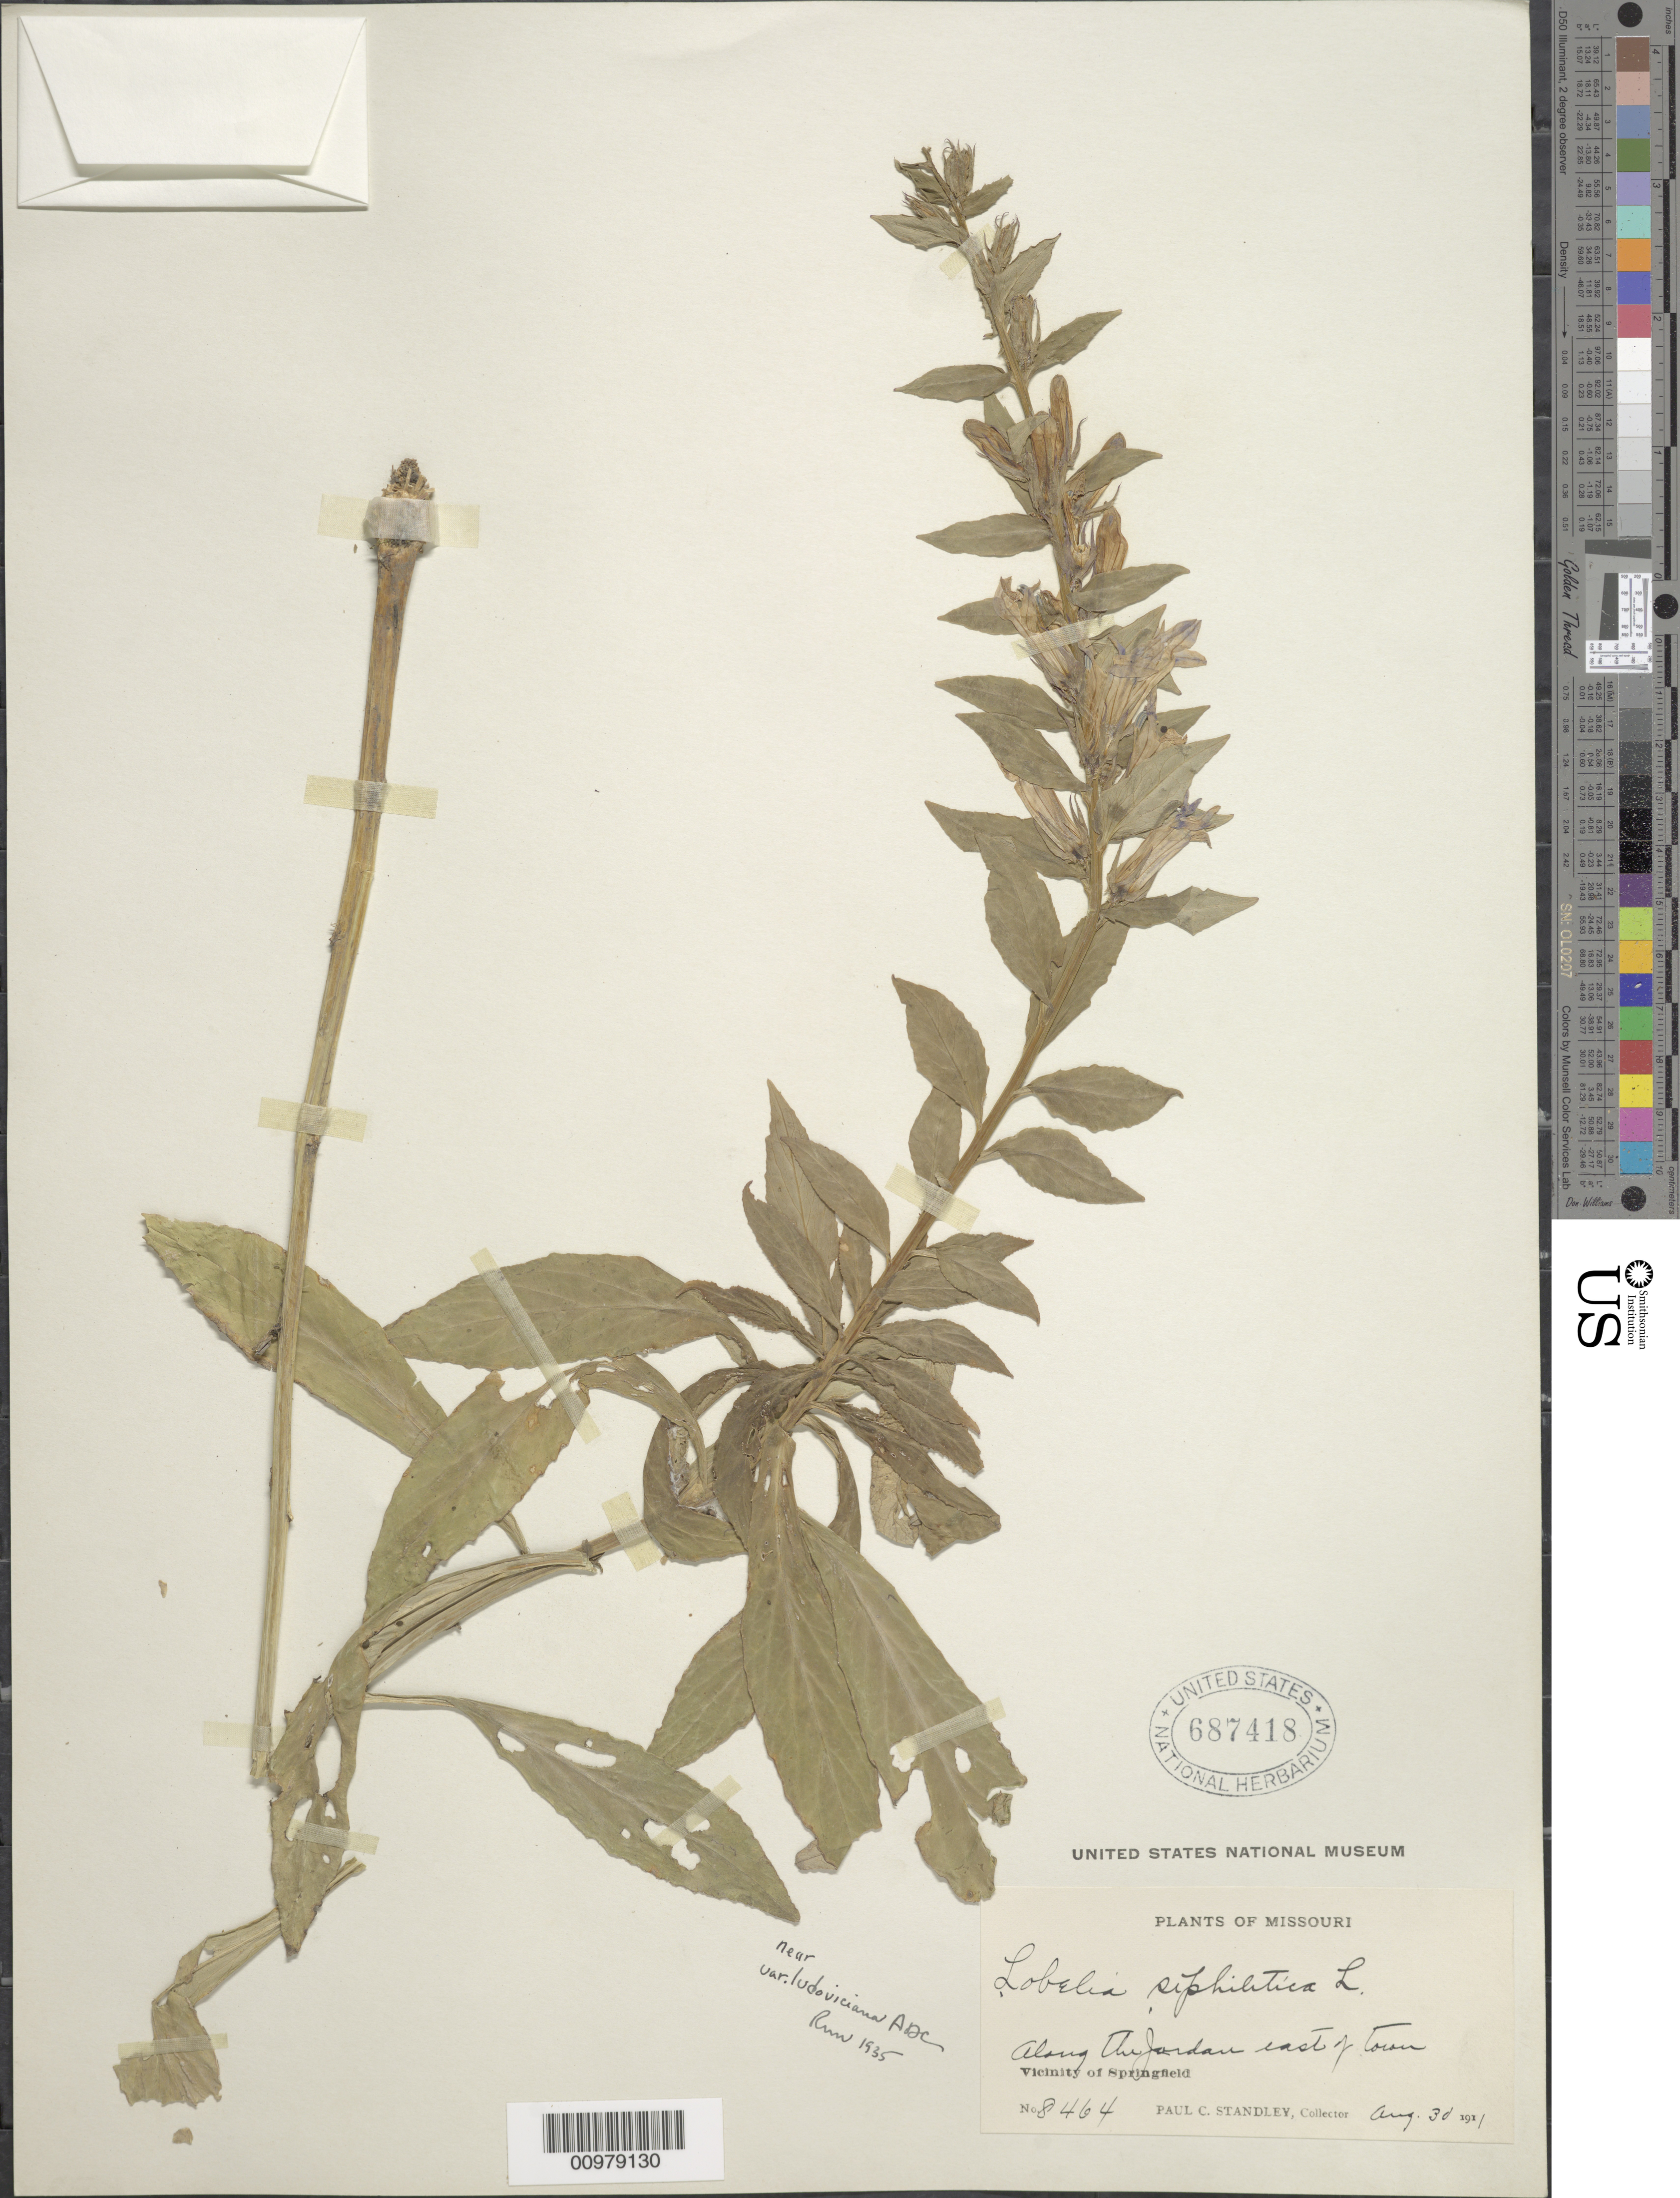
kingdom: Plantae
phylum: Tracheophyta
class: Magnoliopsida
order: Asterales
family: Campanulaceae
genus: Lobelia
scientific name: Lobelia siphilitica var. ludoviciana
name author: A. DC.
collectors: P. C. Standley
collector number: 8464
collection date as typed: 30 Aug 1911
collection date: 1911-08-30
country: United States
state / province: Missouri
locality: Along the Jordan E of Springfield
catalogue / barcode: US 687418